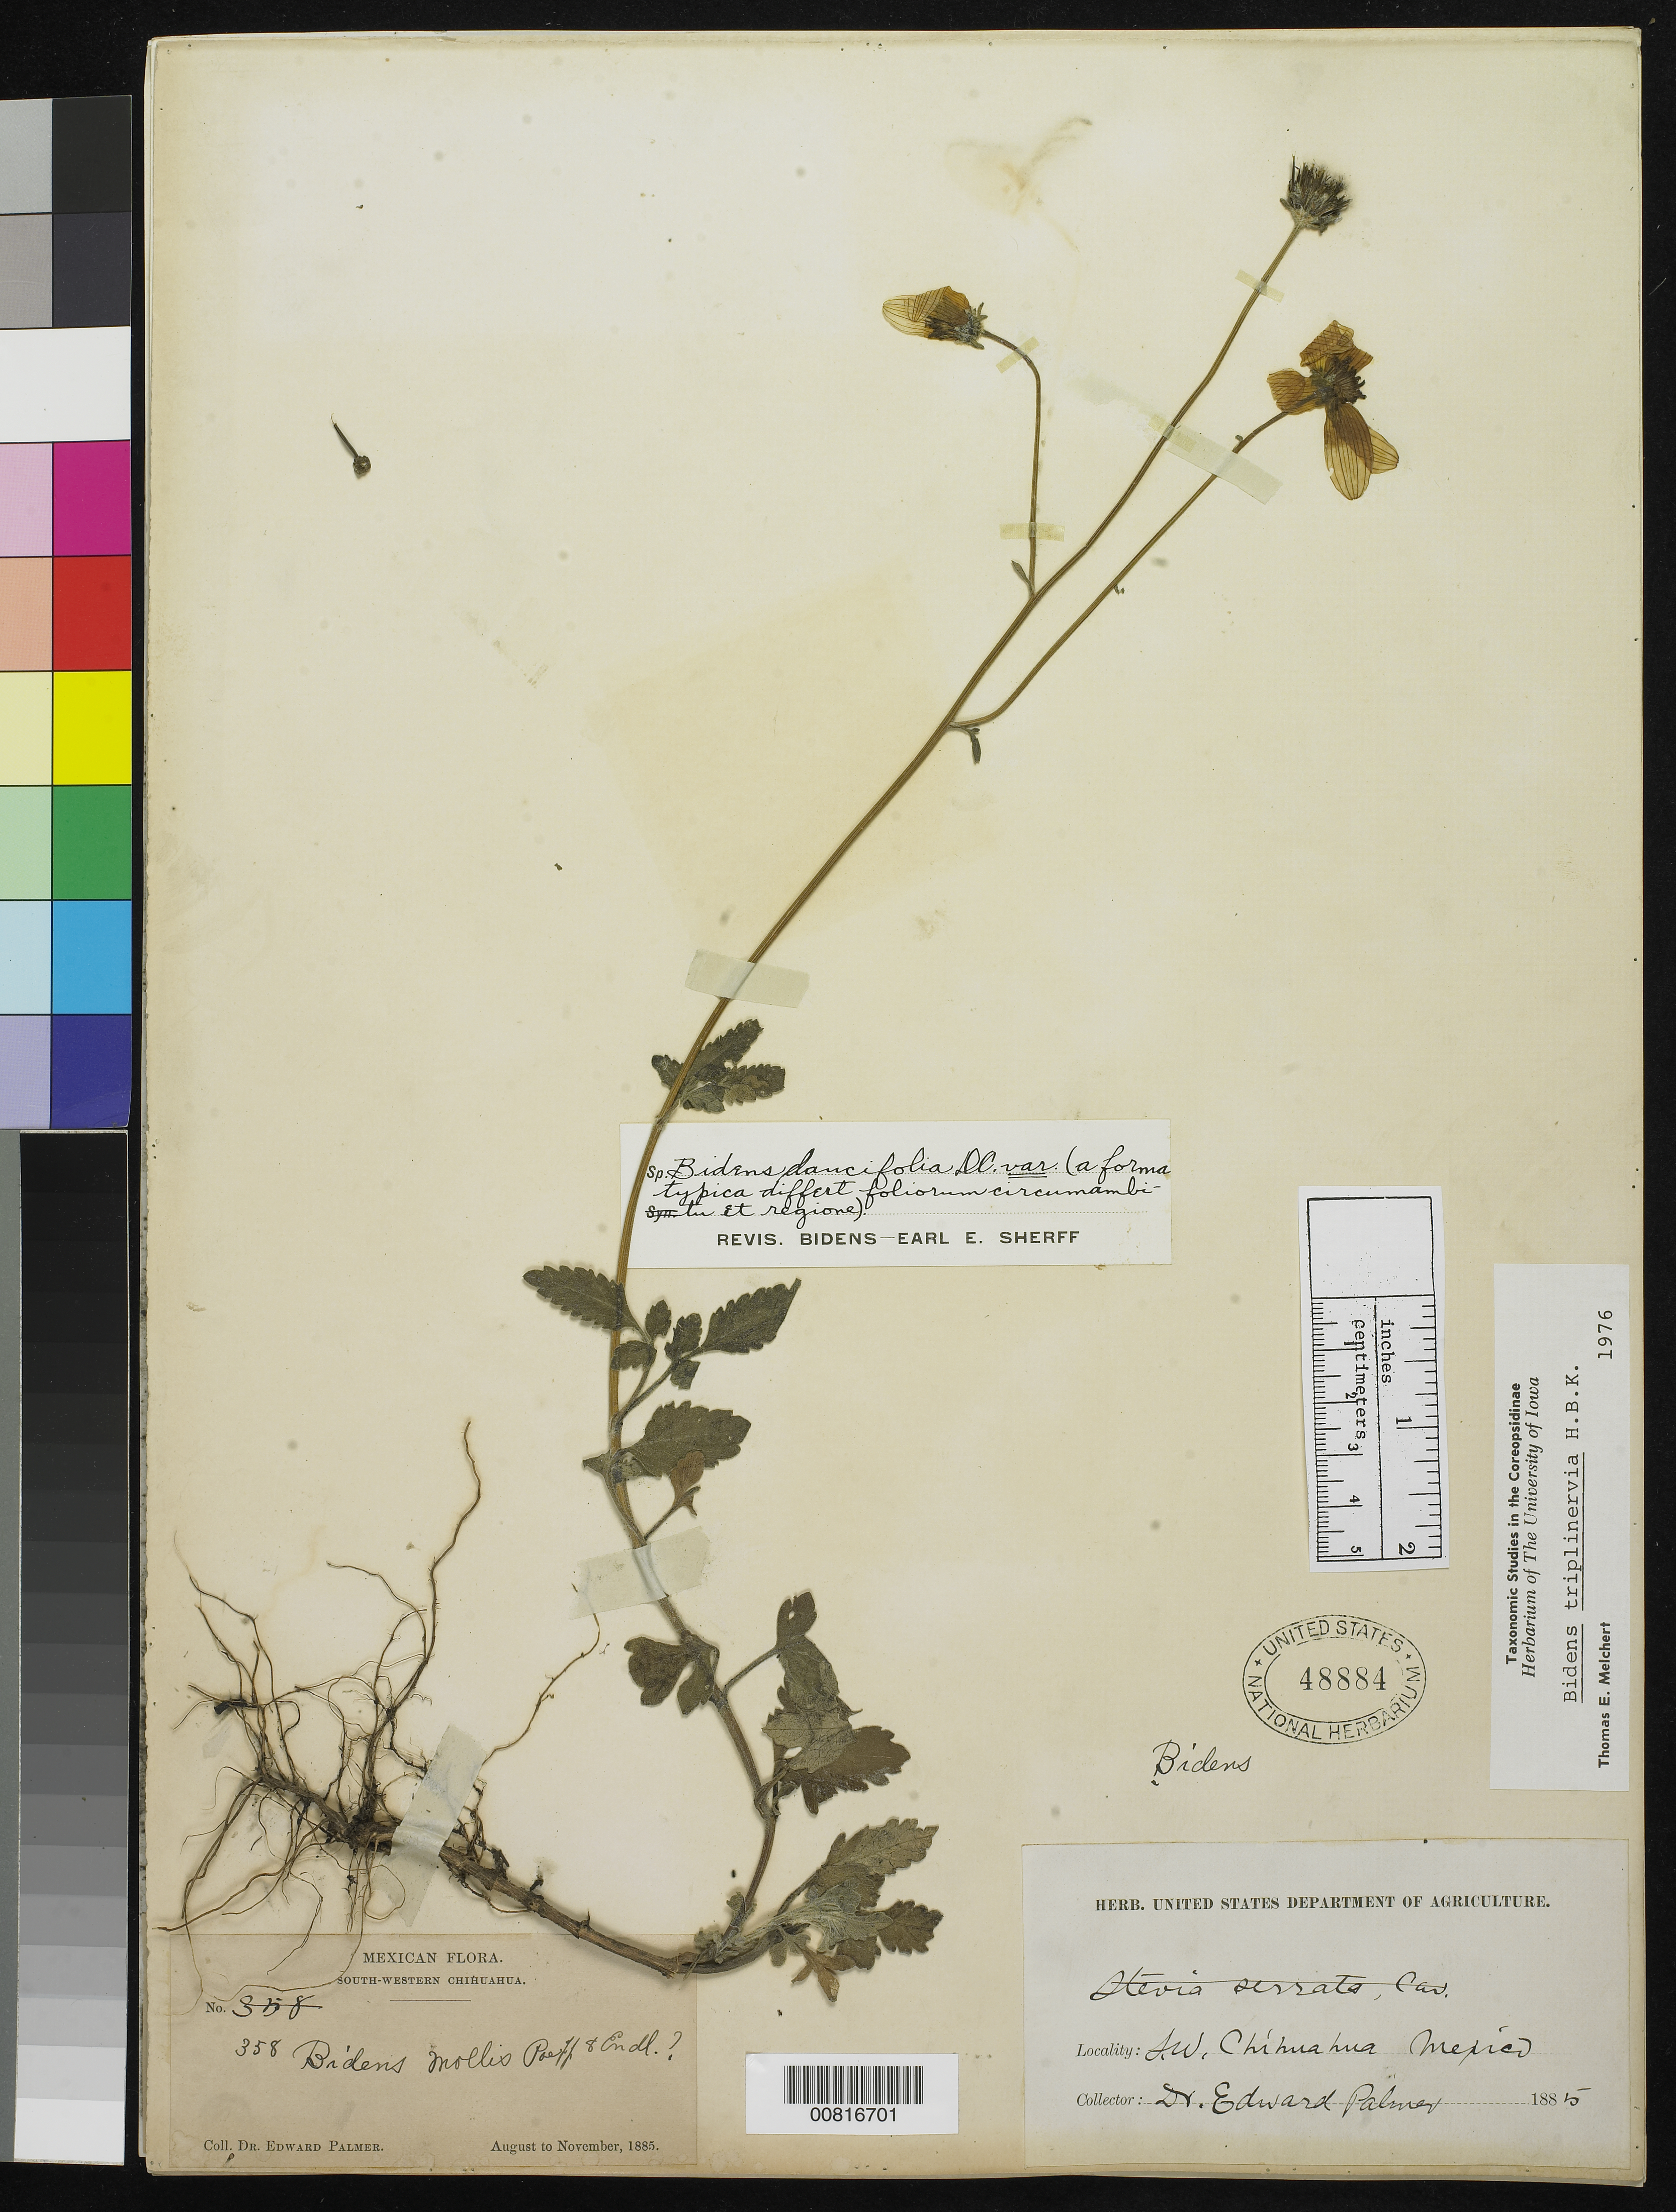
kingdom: Plantae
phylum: Tracheophyta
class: Magnoliopsida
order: Asterales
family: Asteraceae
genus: Bidens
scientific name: Bidens triplinervia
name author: Kunth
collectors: E. Palmer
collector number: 358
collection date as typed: Aug 1885 to -- Nov 1885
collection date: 1885-08/1885-11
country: Mexico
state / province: Chihuahua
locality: SW Chihuahua.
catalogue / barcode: US 48884